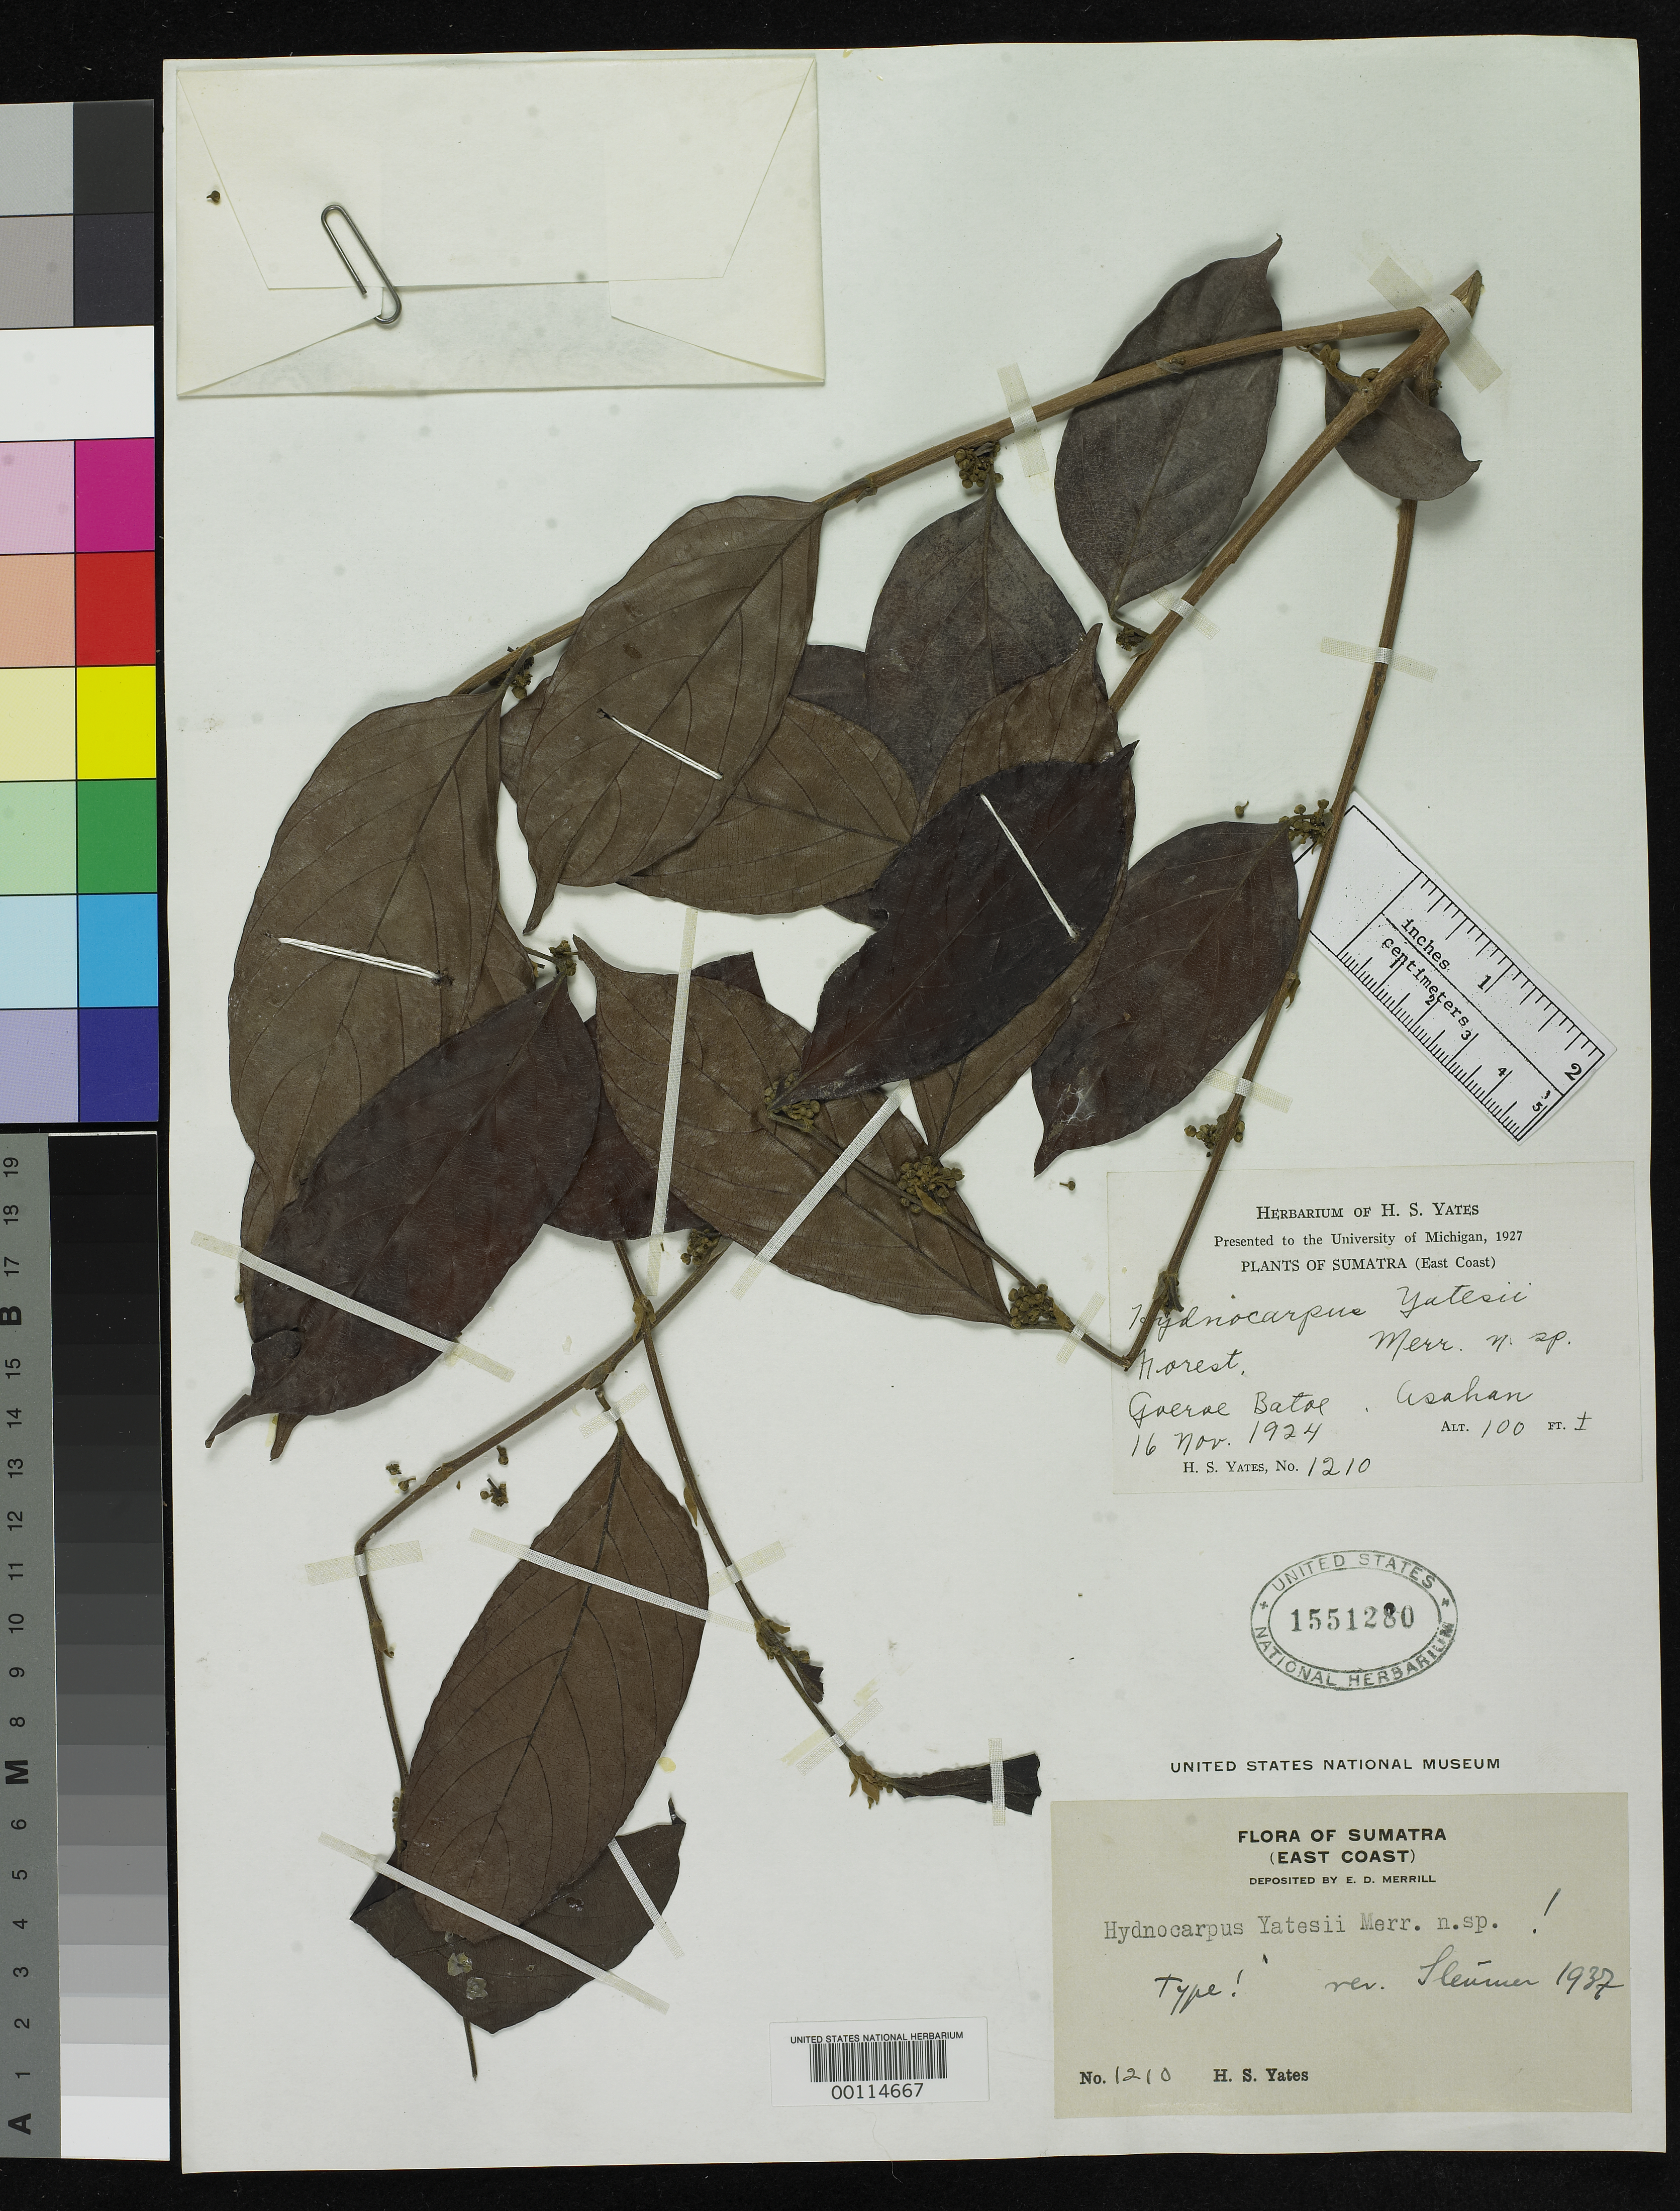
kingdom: Plantae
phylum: Tracheophyta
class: Magnoliopsida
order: Malpighiales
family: Achariaceae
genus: Hydnocarpus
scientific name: Hydnocarpus yatesii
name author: Merr.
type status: Isotype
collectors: H. S. Yates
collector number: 1210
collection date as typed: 16 Nov 1924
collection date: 1924-11-16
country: Indonesia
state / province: Sumatra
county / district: Aceh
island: Sumatra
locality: Asahan.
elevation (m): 30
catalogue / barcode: US 1551280